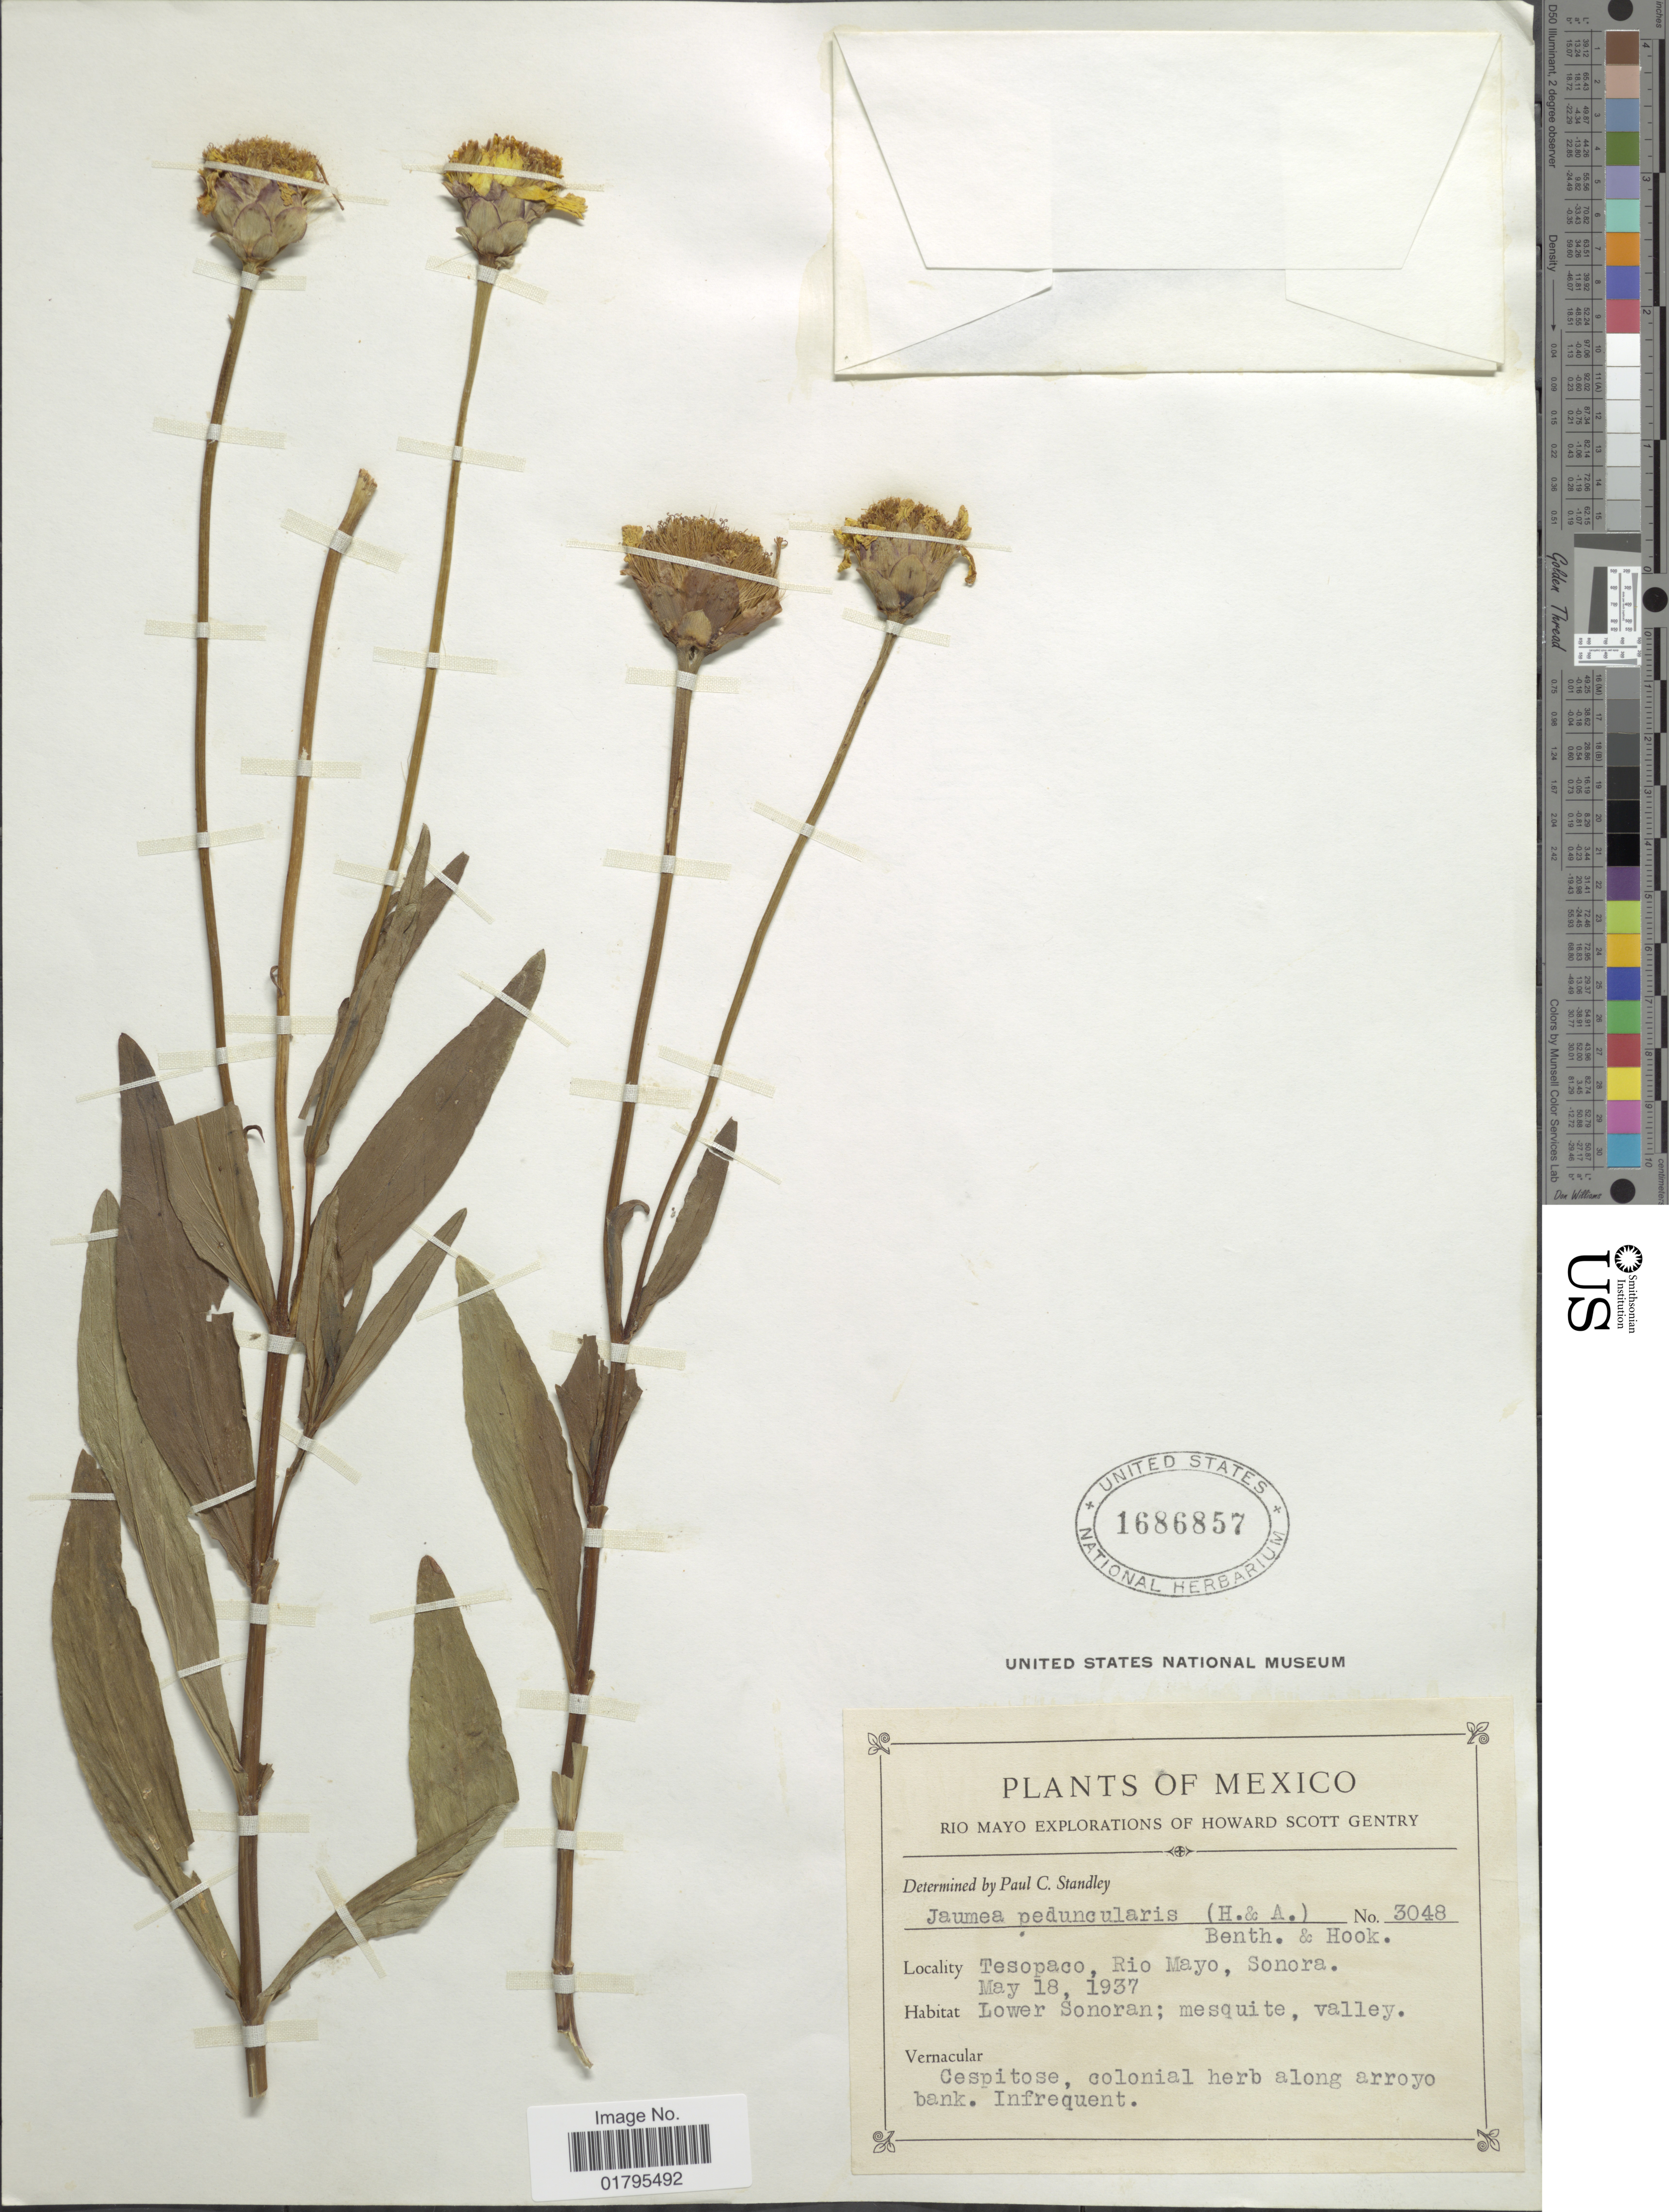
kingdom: Plantae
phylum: Tracheophyta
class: Magnoliopsida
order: Asterales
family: Asteraceae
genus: Jaumea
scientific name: Jaumea peduncularis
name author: (Hook.) Benth. & Hook. f. ex Oliv.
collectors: H. S. Gentry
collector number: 3048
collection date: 1937-05-18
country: Mexico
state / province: Sonora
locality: Tesopaco, Rio Mayo, Sonora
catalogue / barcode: US 1686857